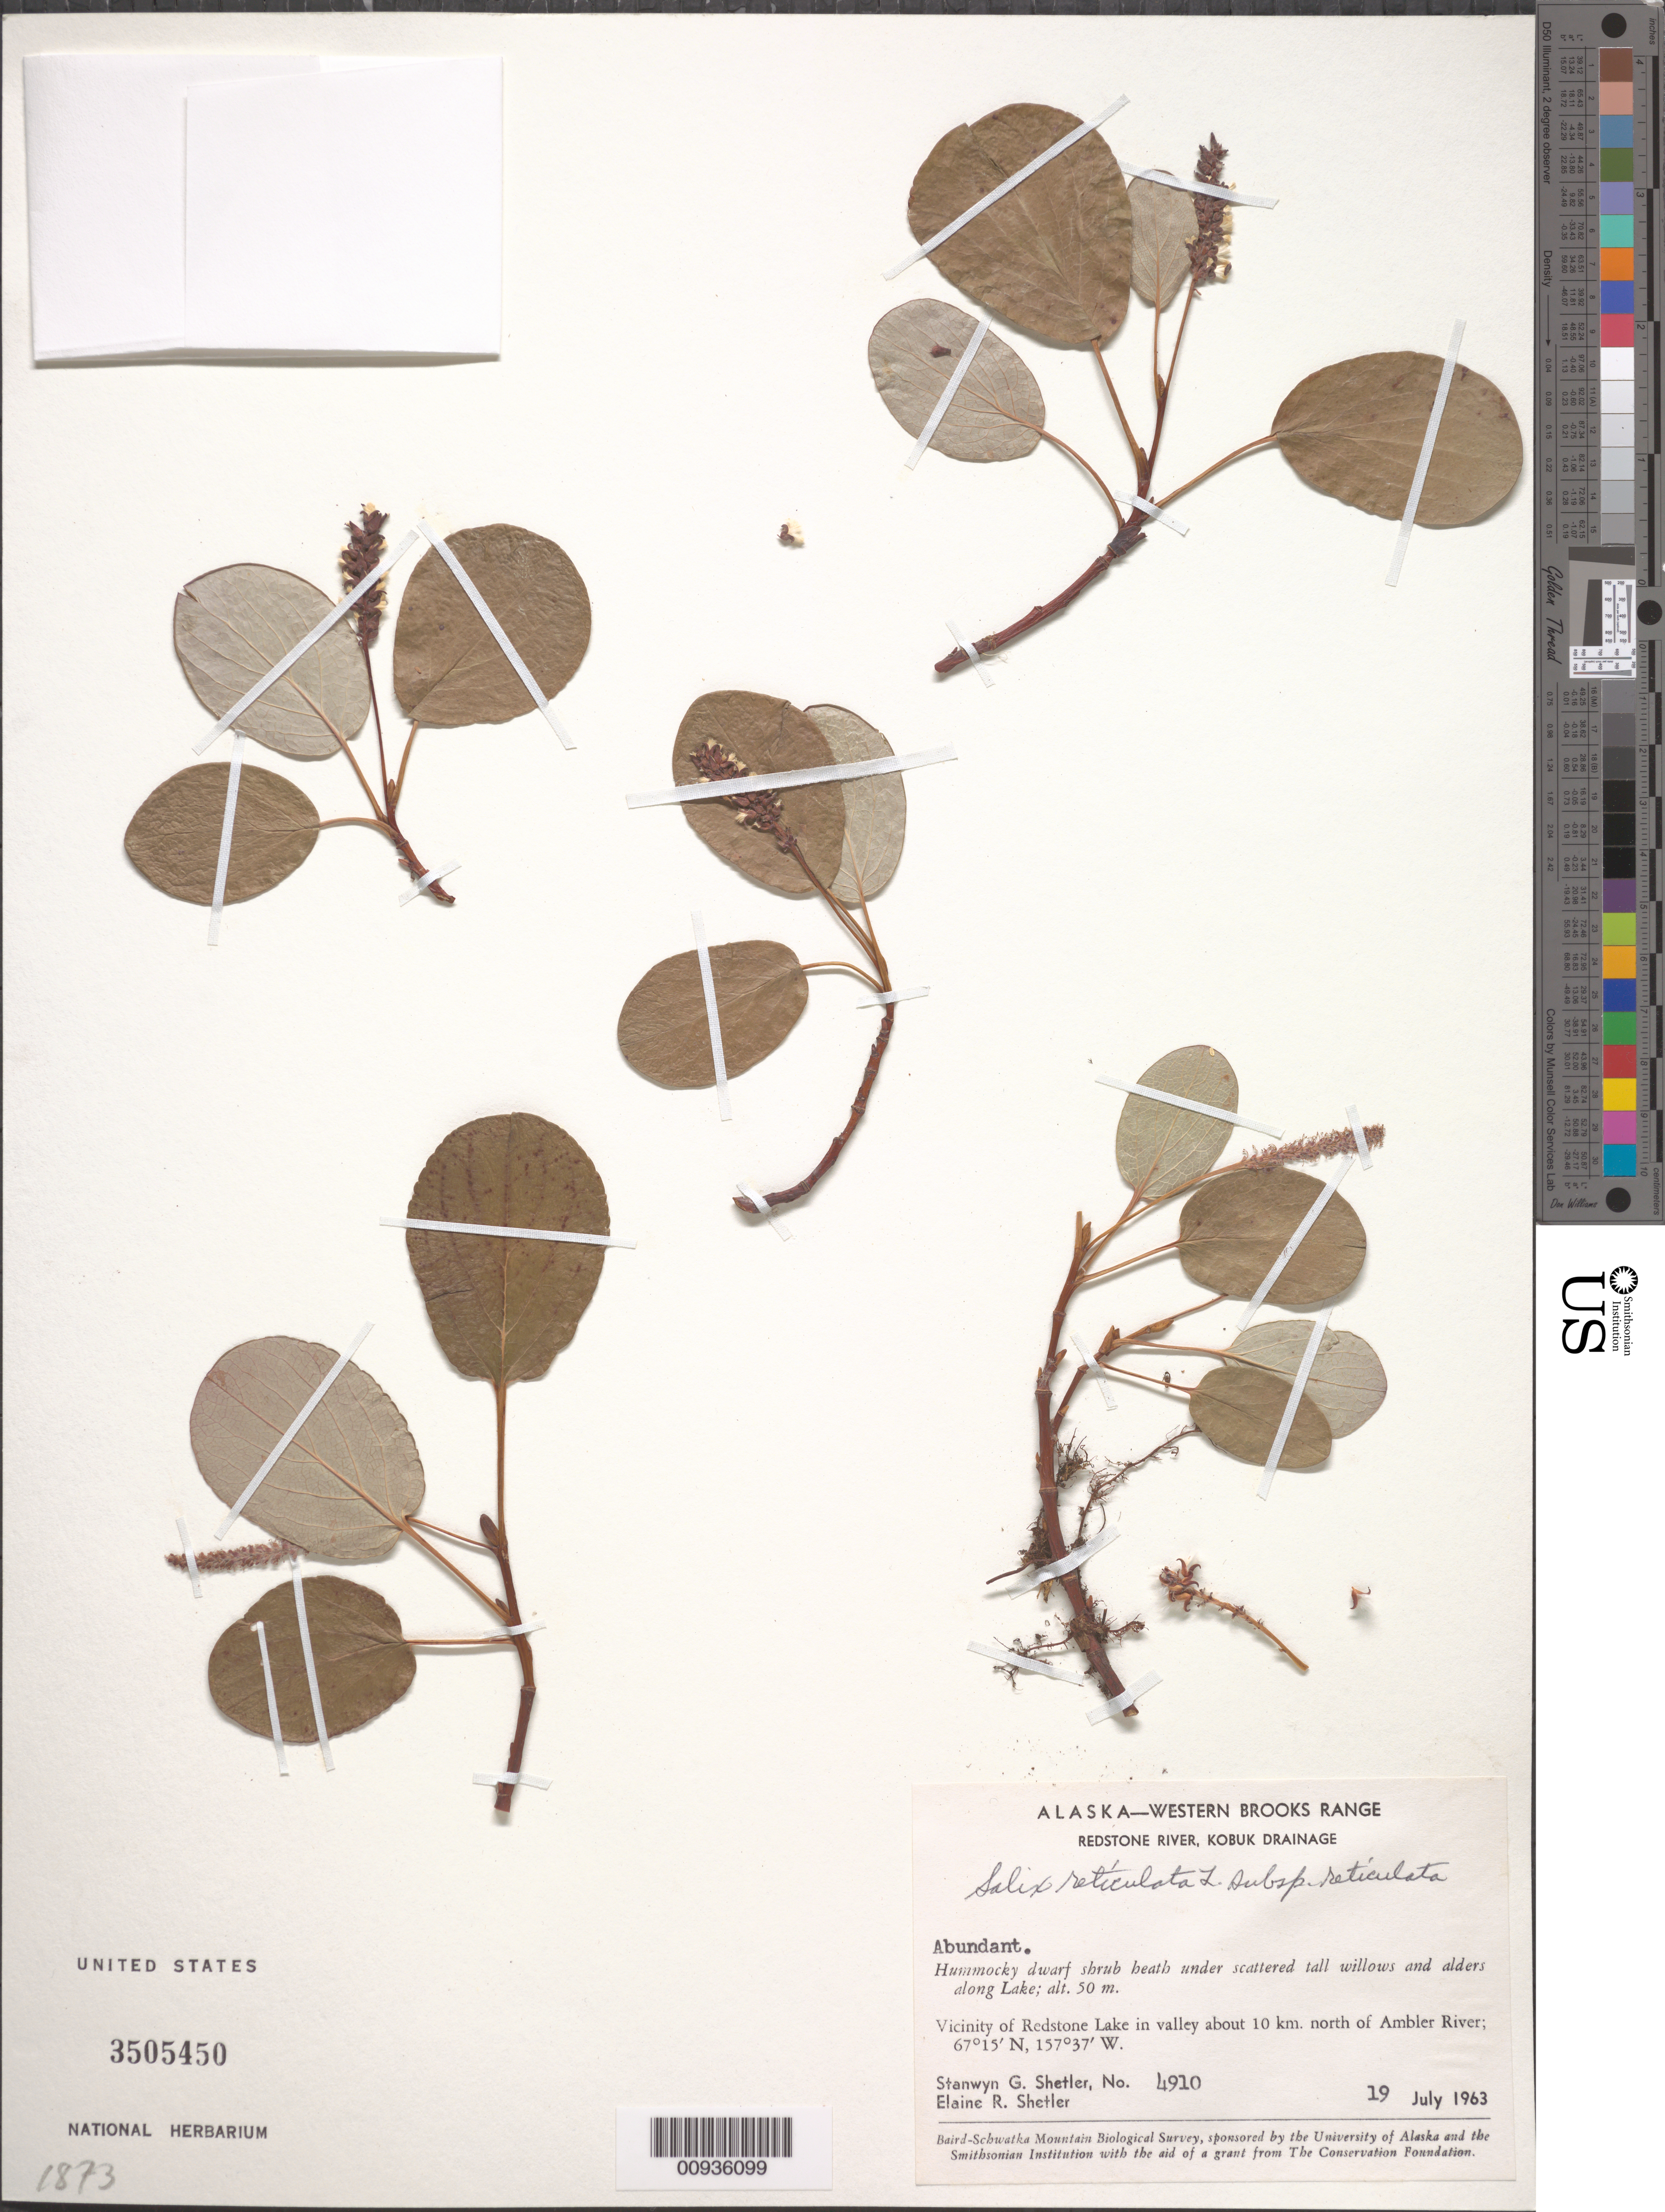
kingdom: Plantae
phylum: Tracheophyta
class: Magnoliopsida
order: Malpighiales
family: Salicaceae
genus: Salix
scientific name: Salix reticulata subsp. reticulata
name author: L.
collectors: S. Shetler & E. R. Shetler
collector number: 4910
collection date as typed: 19 Jul 1963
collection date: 1963-07-19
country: United States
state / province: Alaska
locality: Vicinity of Redstone Lake in valley about 10 km. north of Ambler River. Western Brooks Range, Redstone River, Kobuk Drainage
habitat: Hummocky dwarf shrub heath under scattered tall willows and alders along Lake.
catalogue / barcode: US 3505450